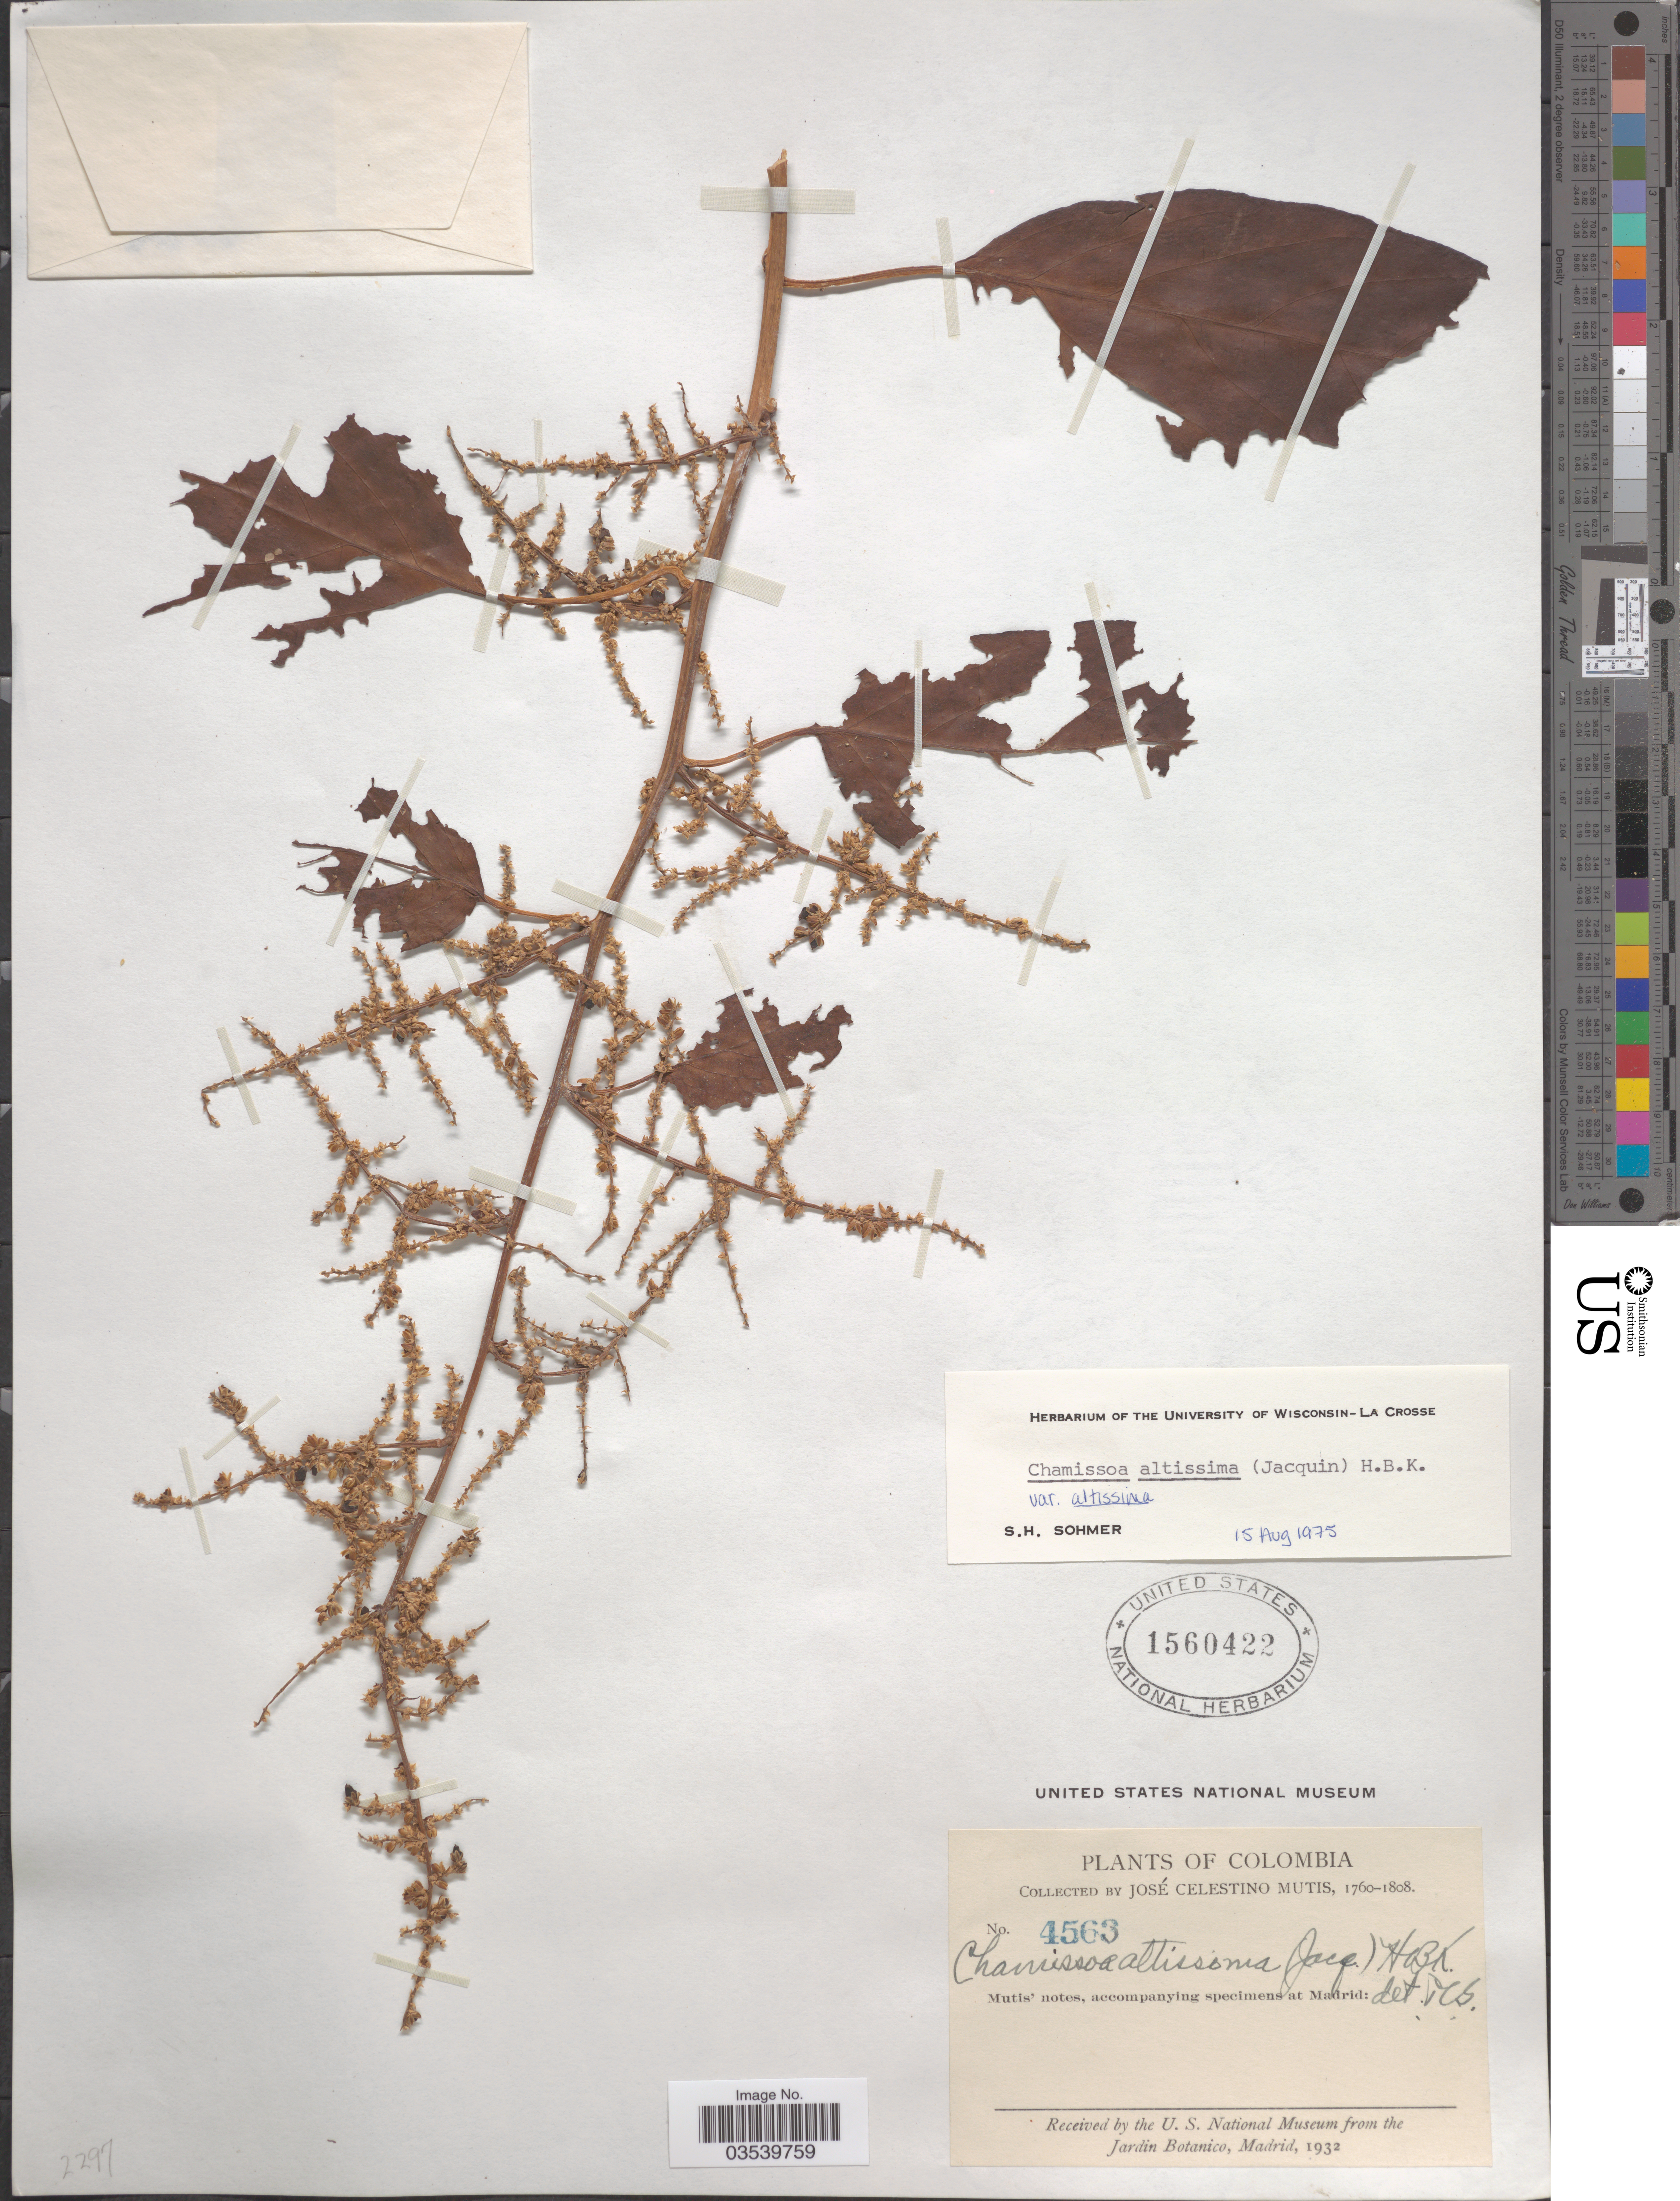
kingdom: Plantae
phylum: Tracheophyta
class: Magnoliopsida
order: Caryophyllales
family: Amaranthaceae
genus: Chamissoa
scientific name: Chamissoa altissima var. altissima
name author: (Jacq.) Kunth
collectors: J. C. B. Mutis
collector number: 4563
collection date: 1760/1808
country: Colombia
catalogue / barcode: US 1560422